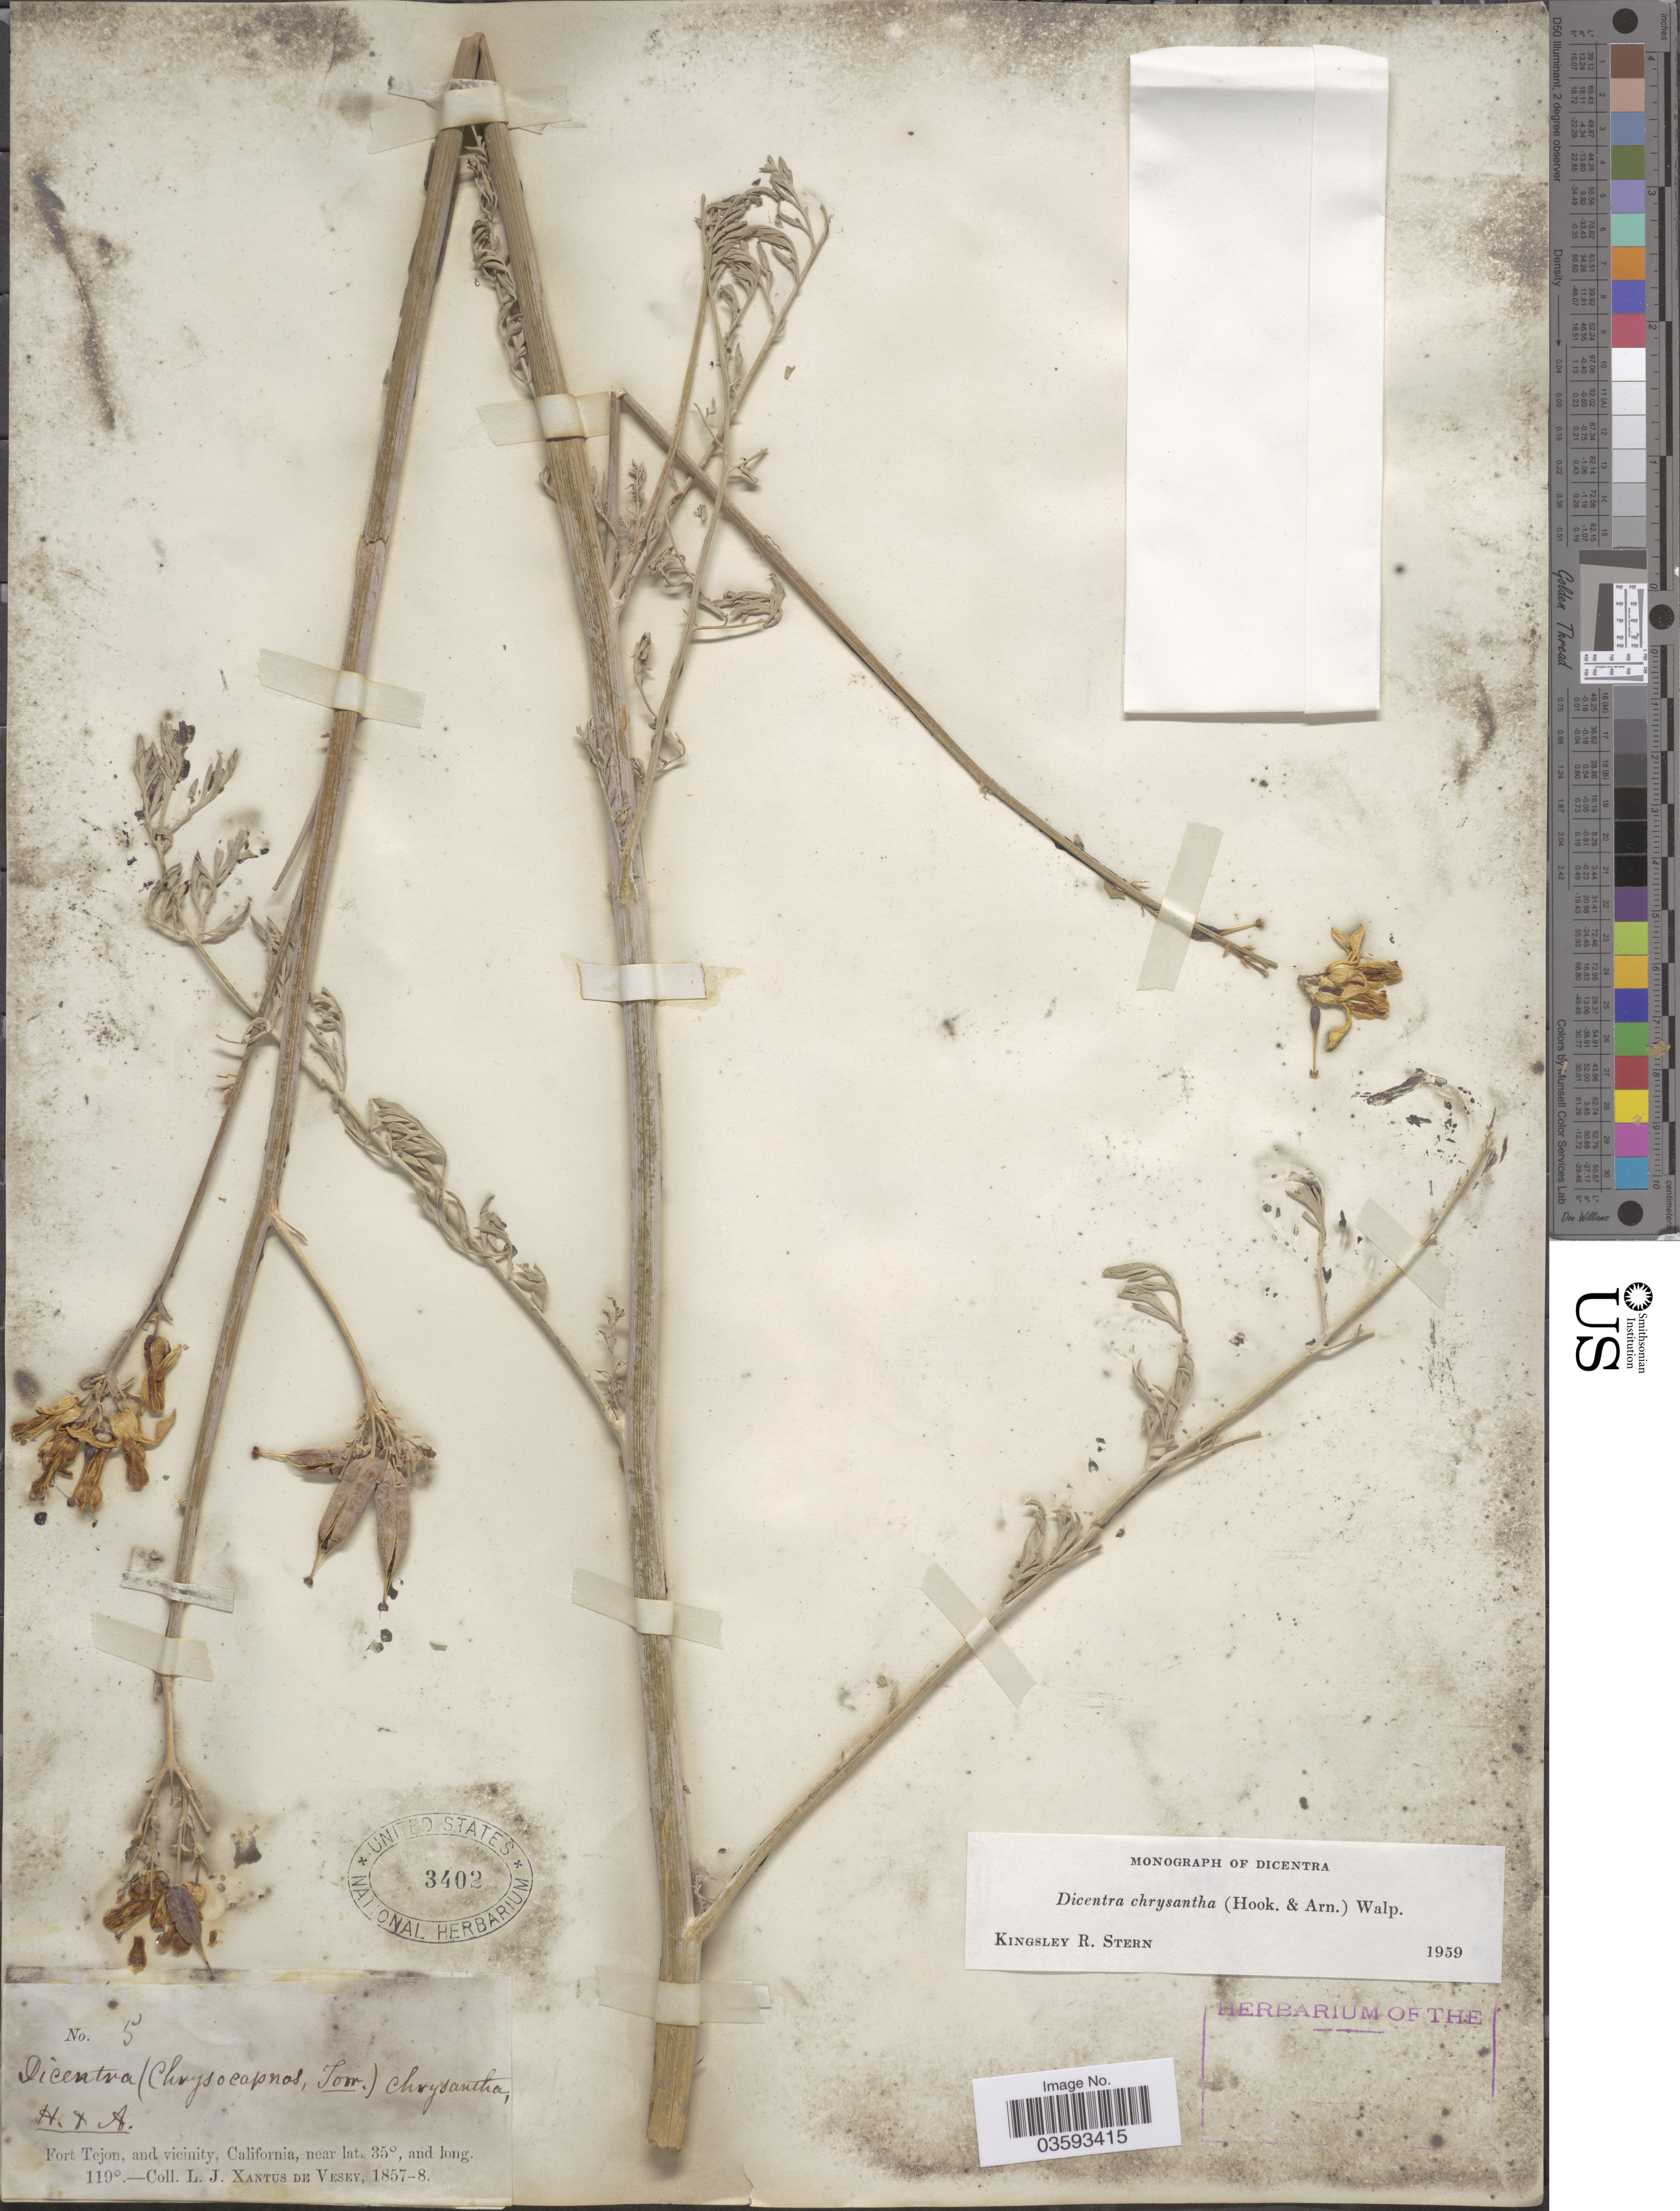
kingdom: Plantae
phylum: Tracheophyta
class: Magnoliopsida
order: Ranunculales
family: Papaveraceae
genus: Ehrendorferia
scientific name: Ehrendorferia chrysantha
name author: (Hook. & Arn.) Rylander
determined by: Strong, M. T., (US), Smithsonian Institution - National Museum of Natural History (UNITED STATES)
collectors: L. Xantus de Vesey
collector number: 5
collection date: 1857/1858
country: United States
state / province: California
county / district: Kern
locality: Fort Tejon, and vicinity.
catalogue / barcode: US 3402